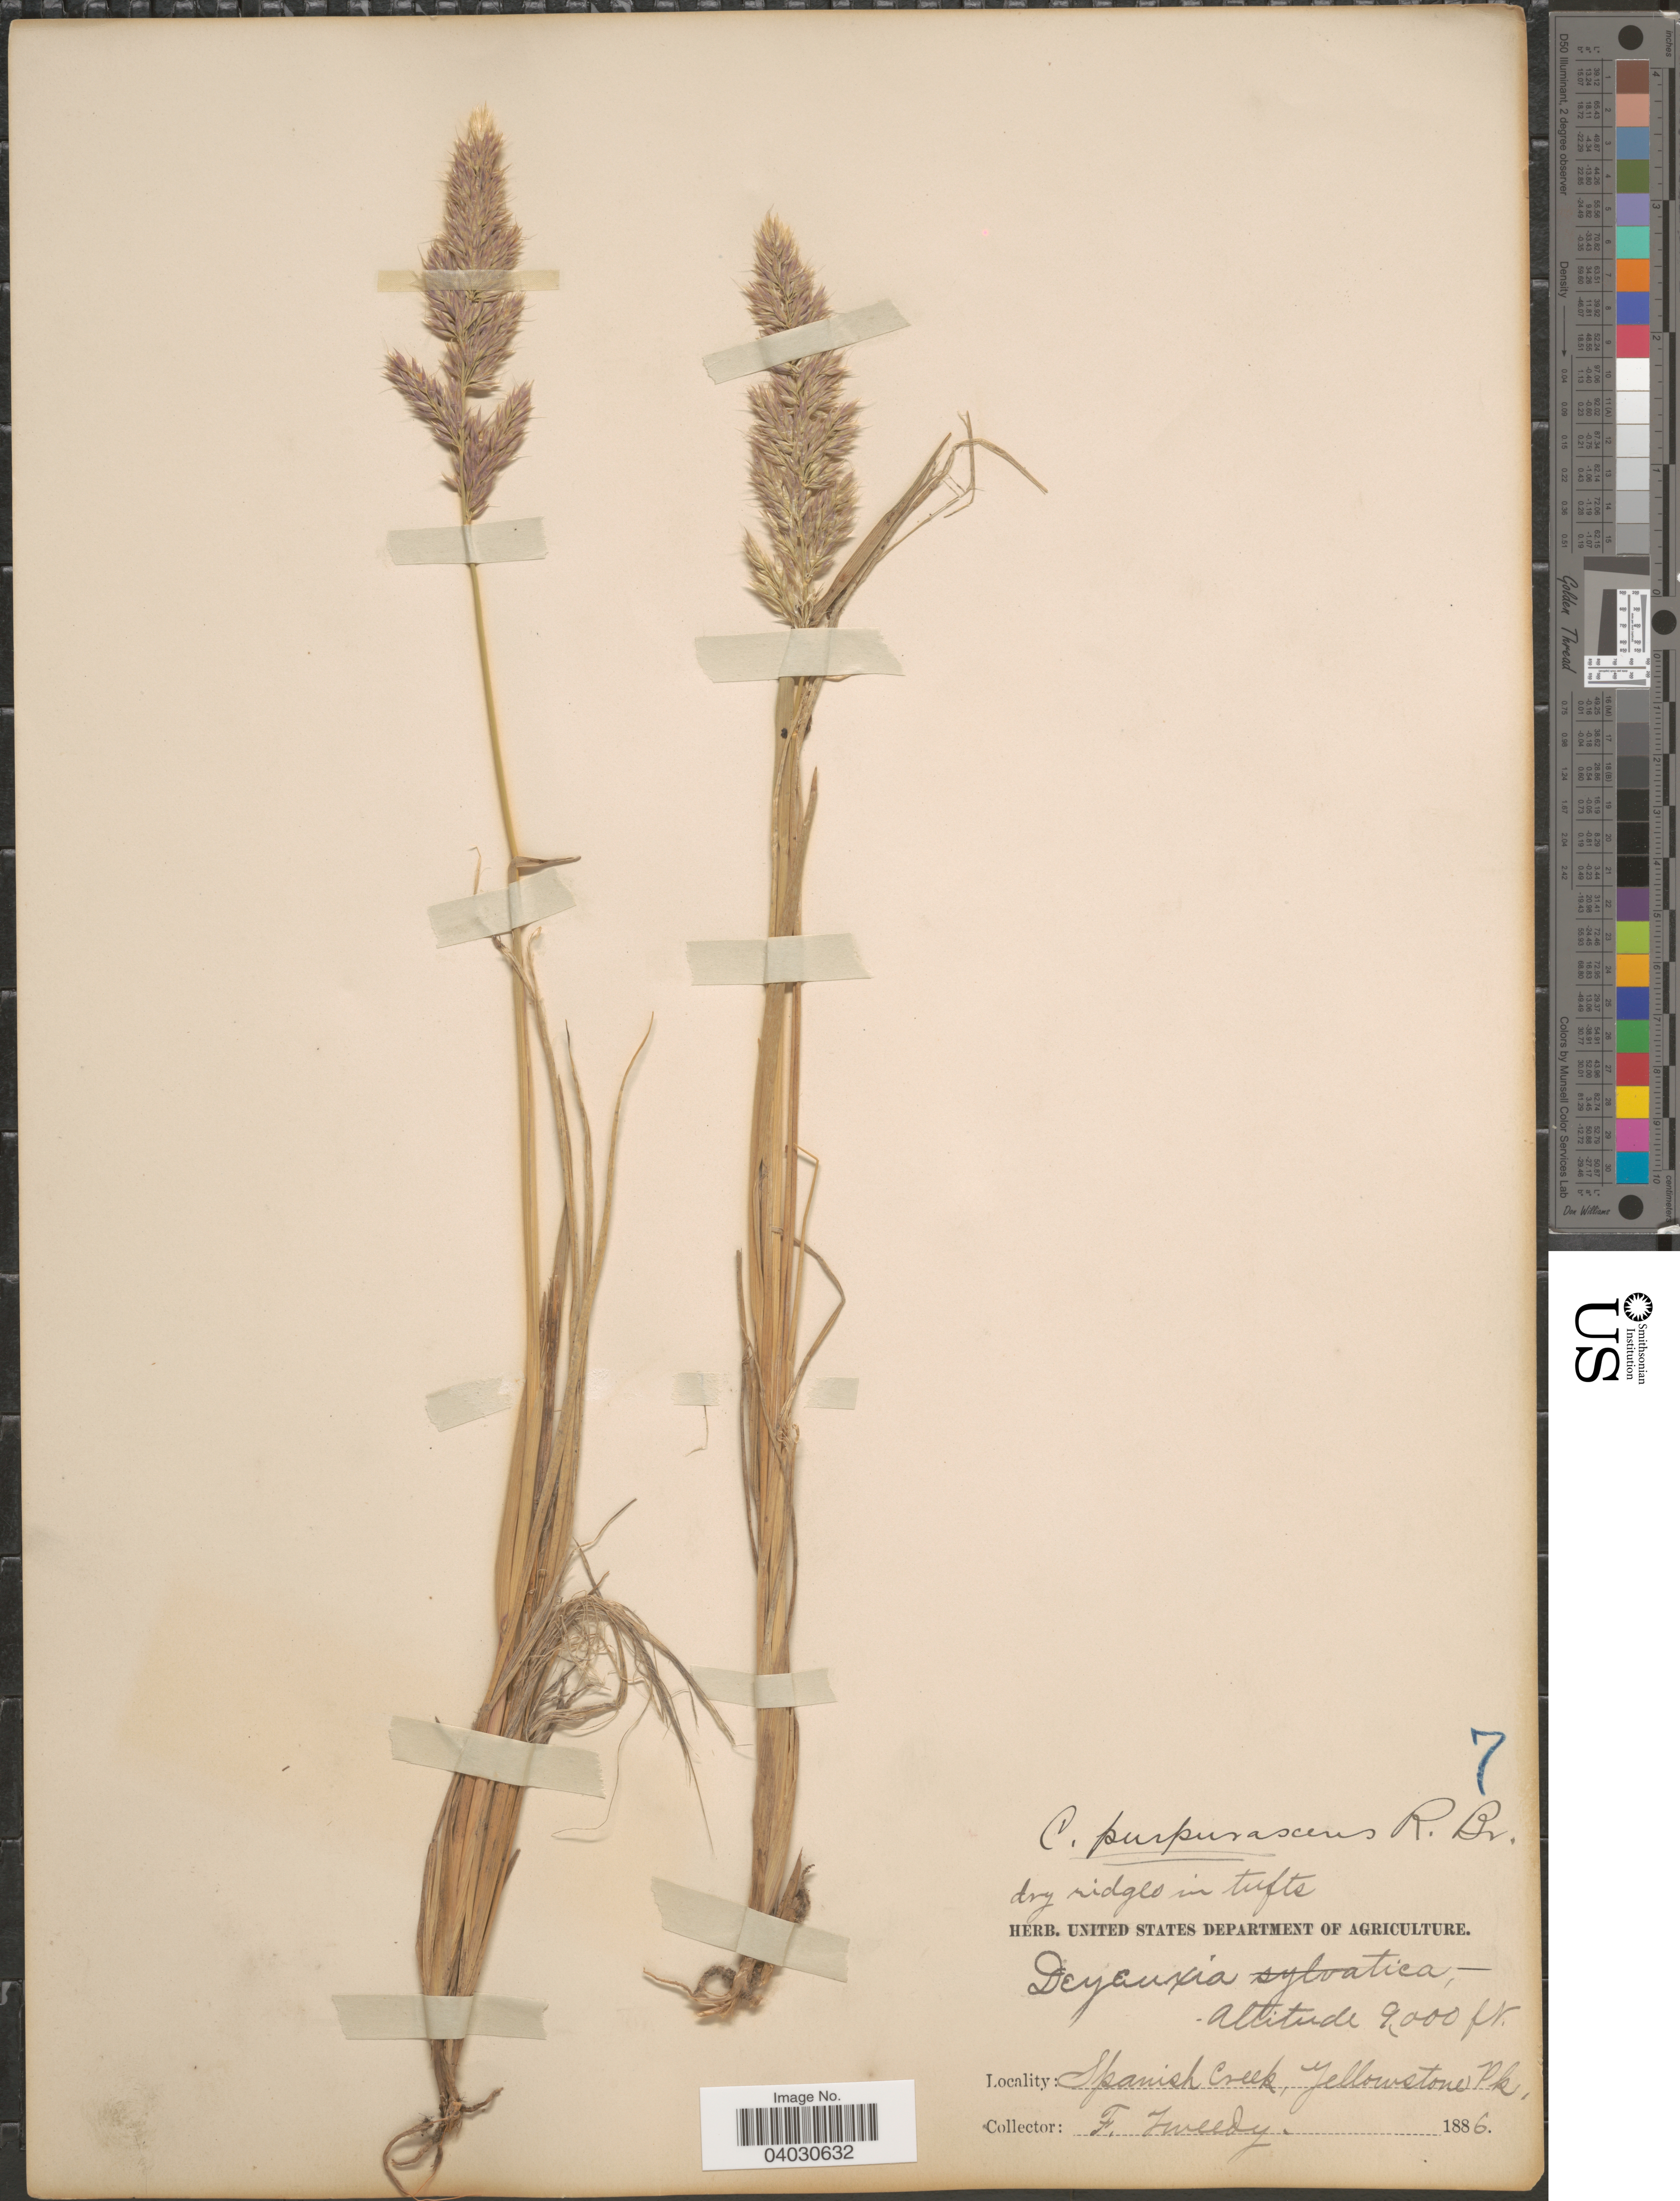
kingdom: Plantae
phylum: Tracheophyta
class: Liliopsida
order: Poales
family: Poaceae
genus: Calamagrostis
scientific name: Calamagrostis purpurascens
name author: R. Br.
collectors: F. Tweedy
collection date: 1886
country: United States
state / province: Montana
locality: Spanish Creek, Yellowstone Pk.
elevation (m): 2743